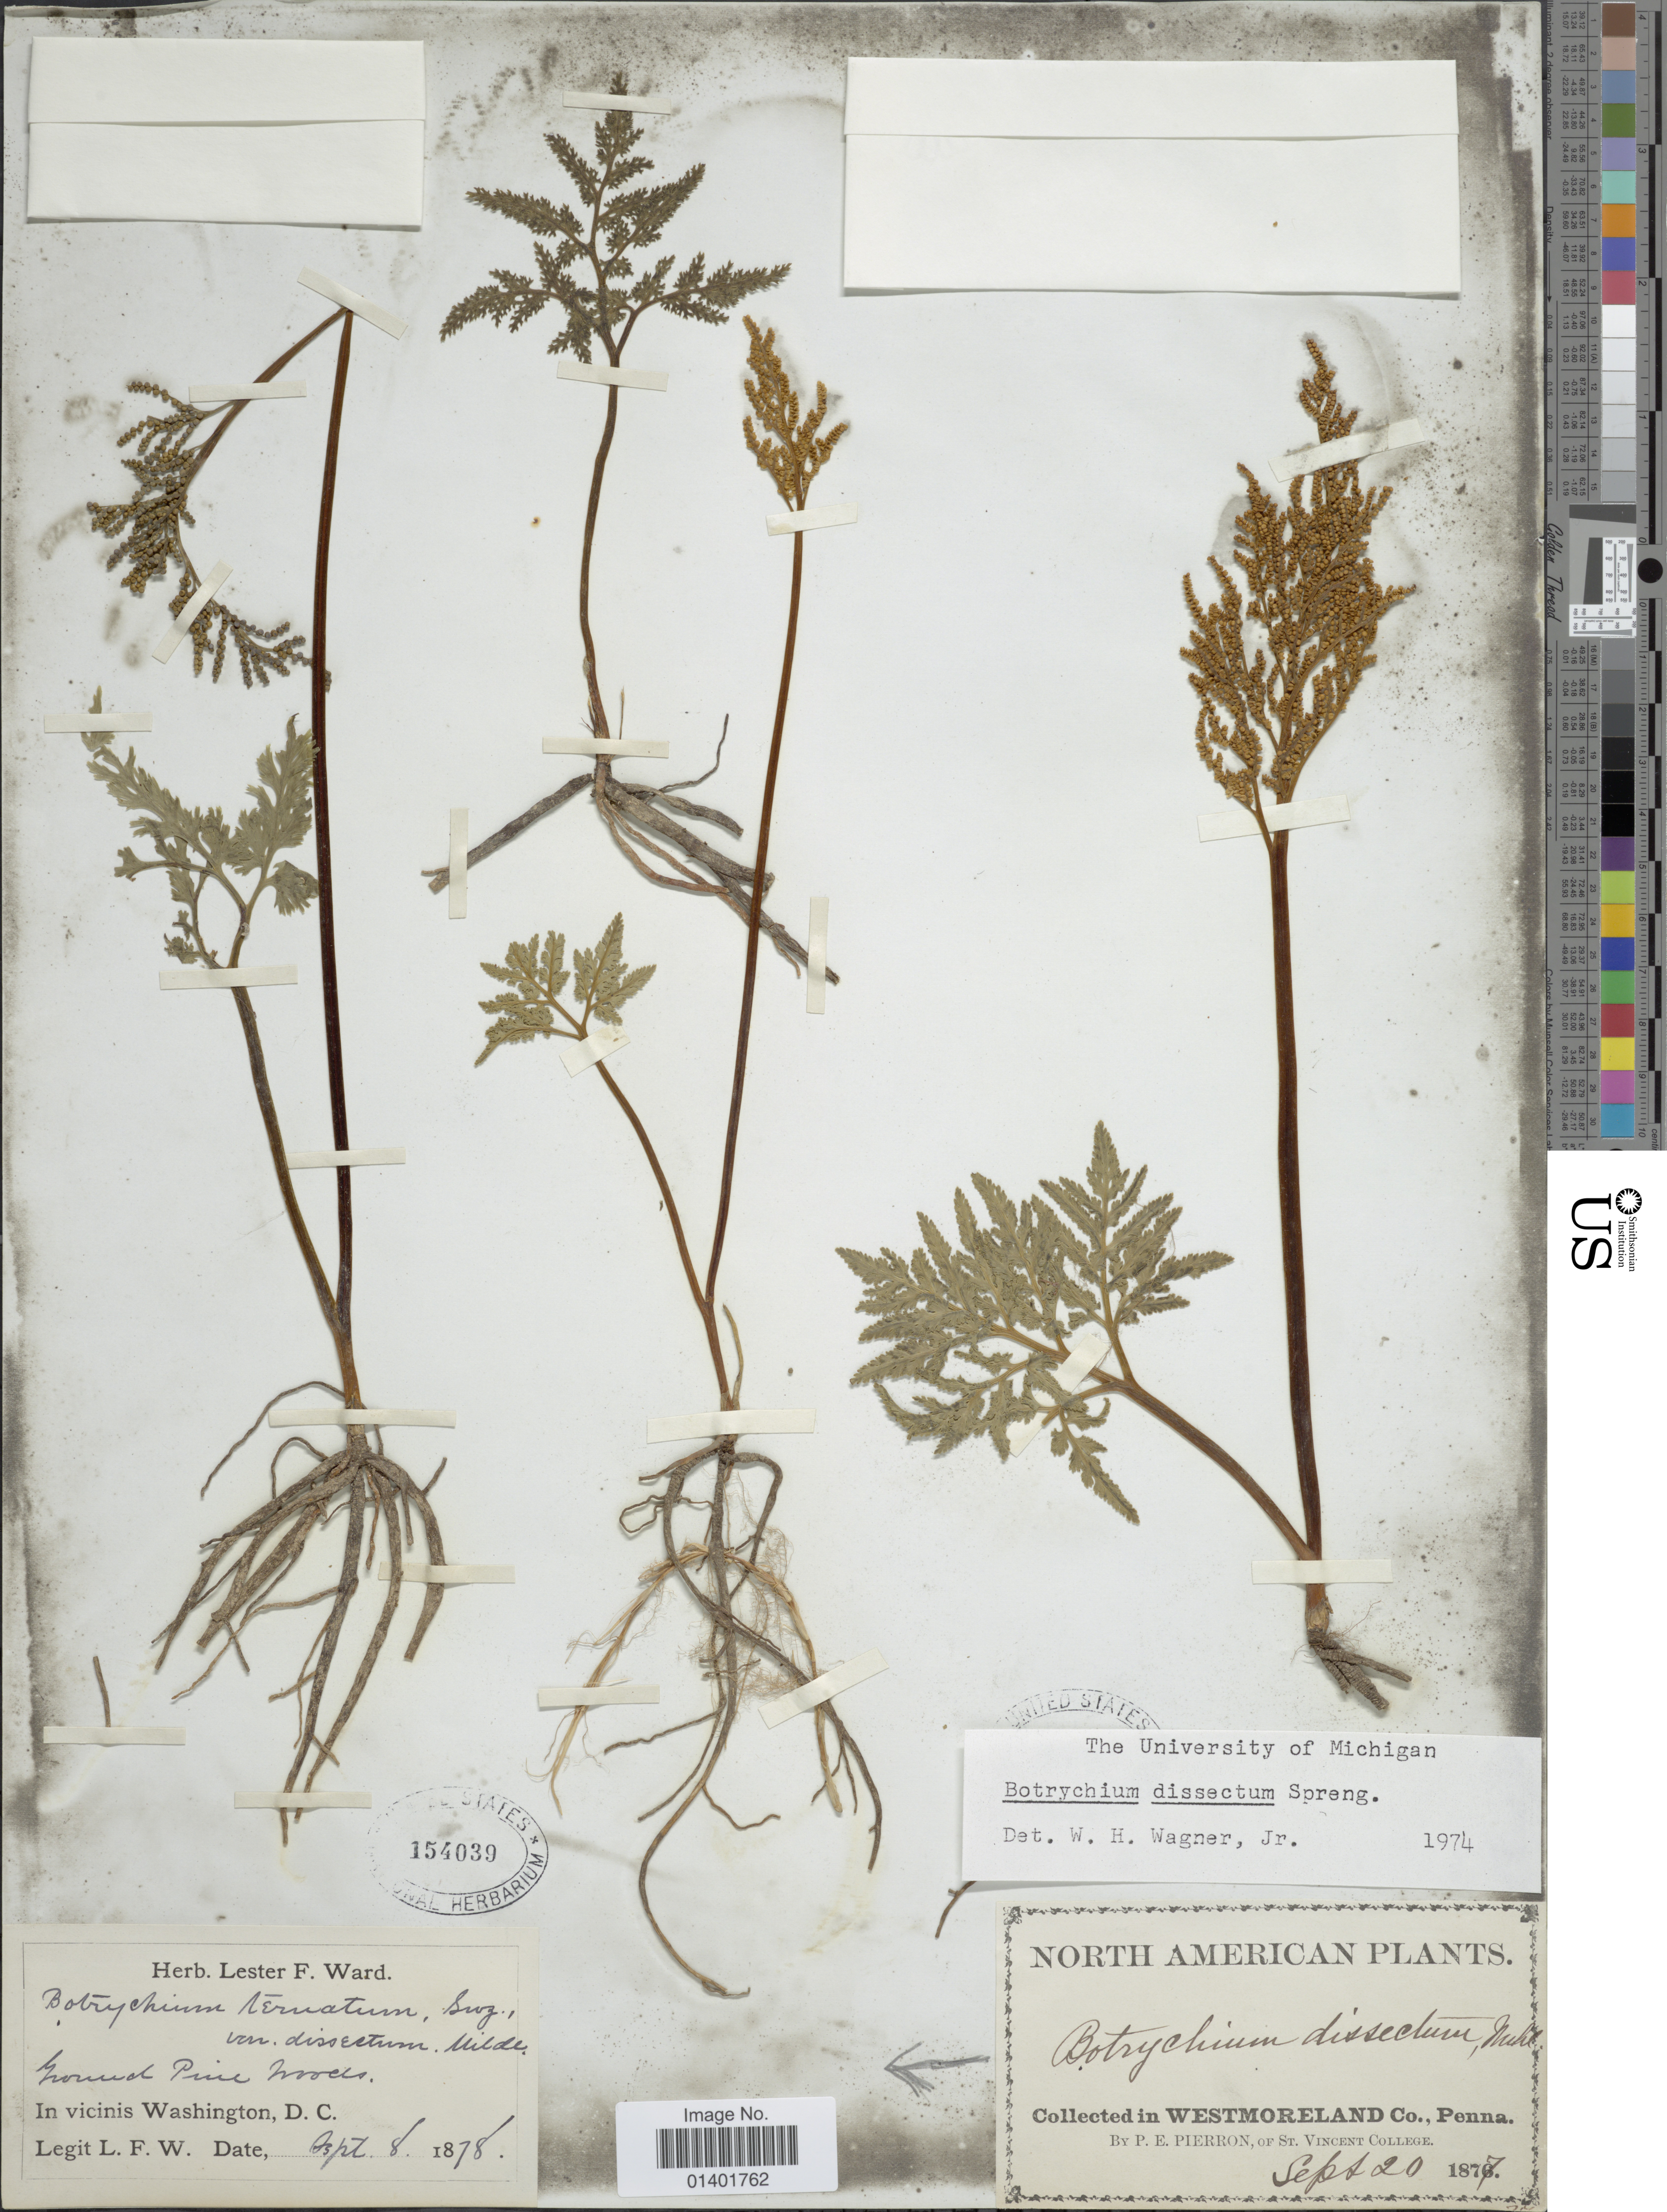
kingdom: Plantae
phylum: Tracheophyta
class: Polypodiopsida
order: Ophioglossales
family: Ophioglossaceae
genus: Botrychium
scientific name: Botrychium dissectum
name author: Spreng.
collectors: L. F. Ward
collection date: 1878-09-08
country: United States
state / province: District of Columbia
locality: In vicinis Washington, D.C.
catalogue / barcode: US 154039-2